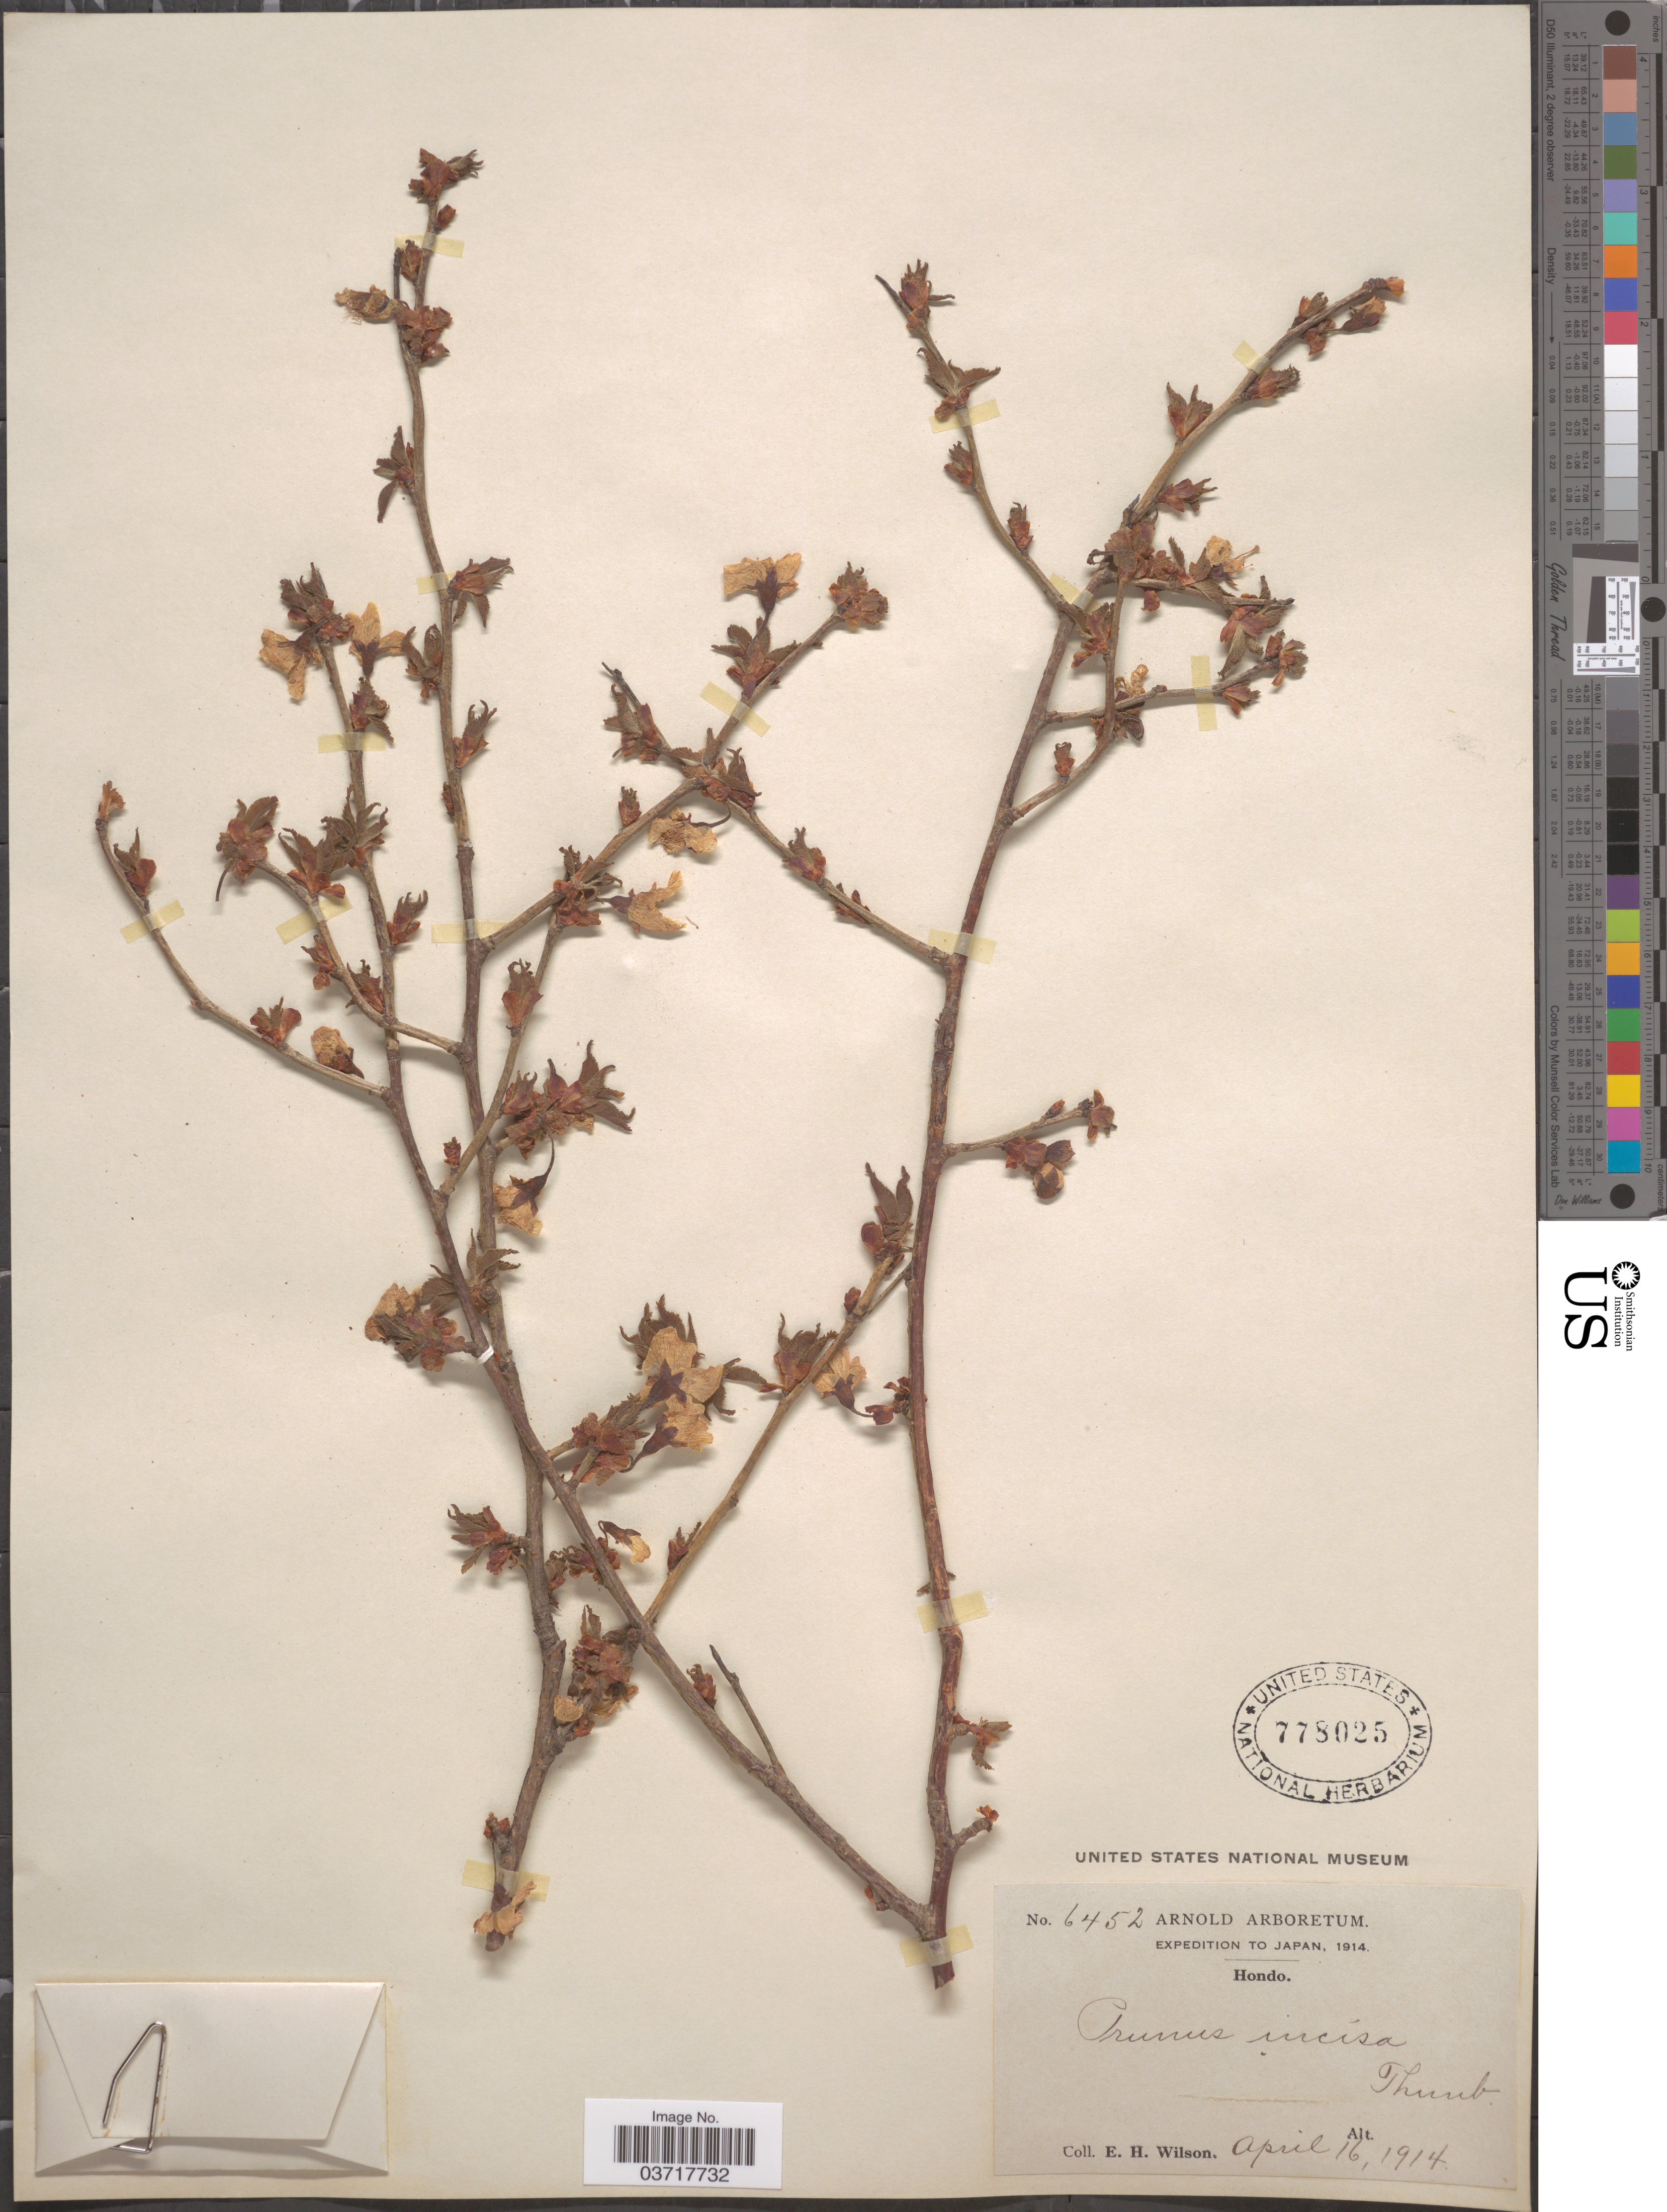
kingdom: Plantae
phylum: Tracheophyta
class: Magnoliopsida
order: Rosales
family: Rosaceae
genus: Prunus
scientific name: Prunus incisa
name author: Thunb.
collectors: E. Wilson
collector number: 6452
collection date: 1914-04-16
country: Japan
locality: Hondo.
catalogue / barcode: US 778025